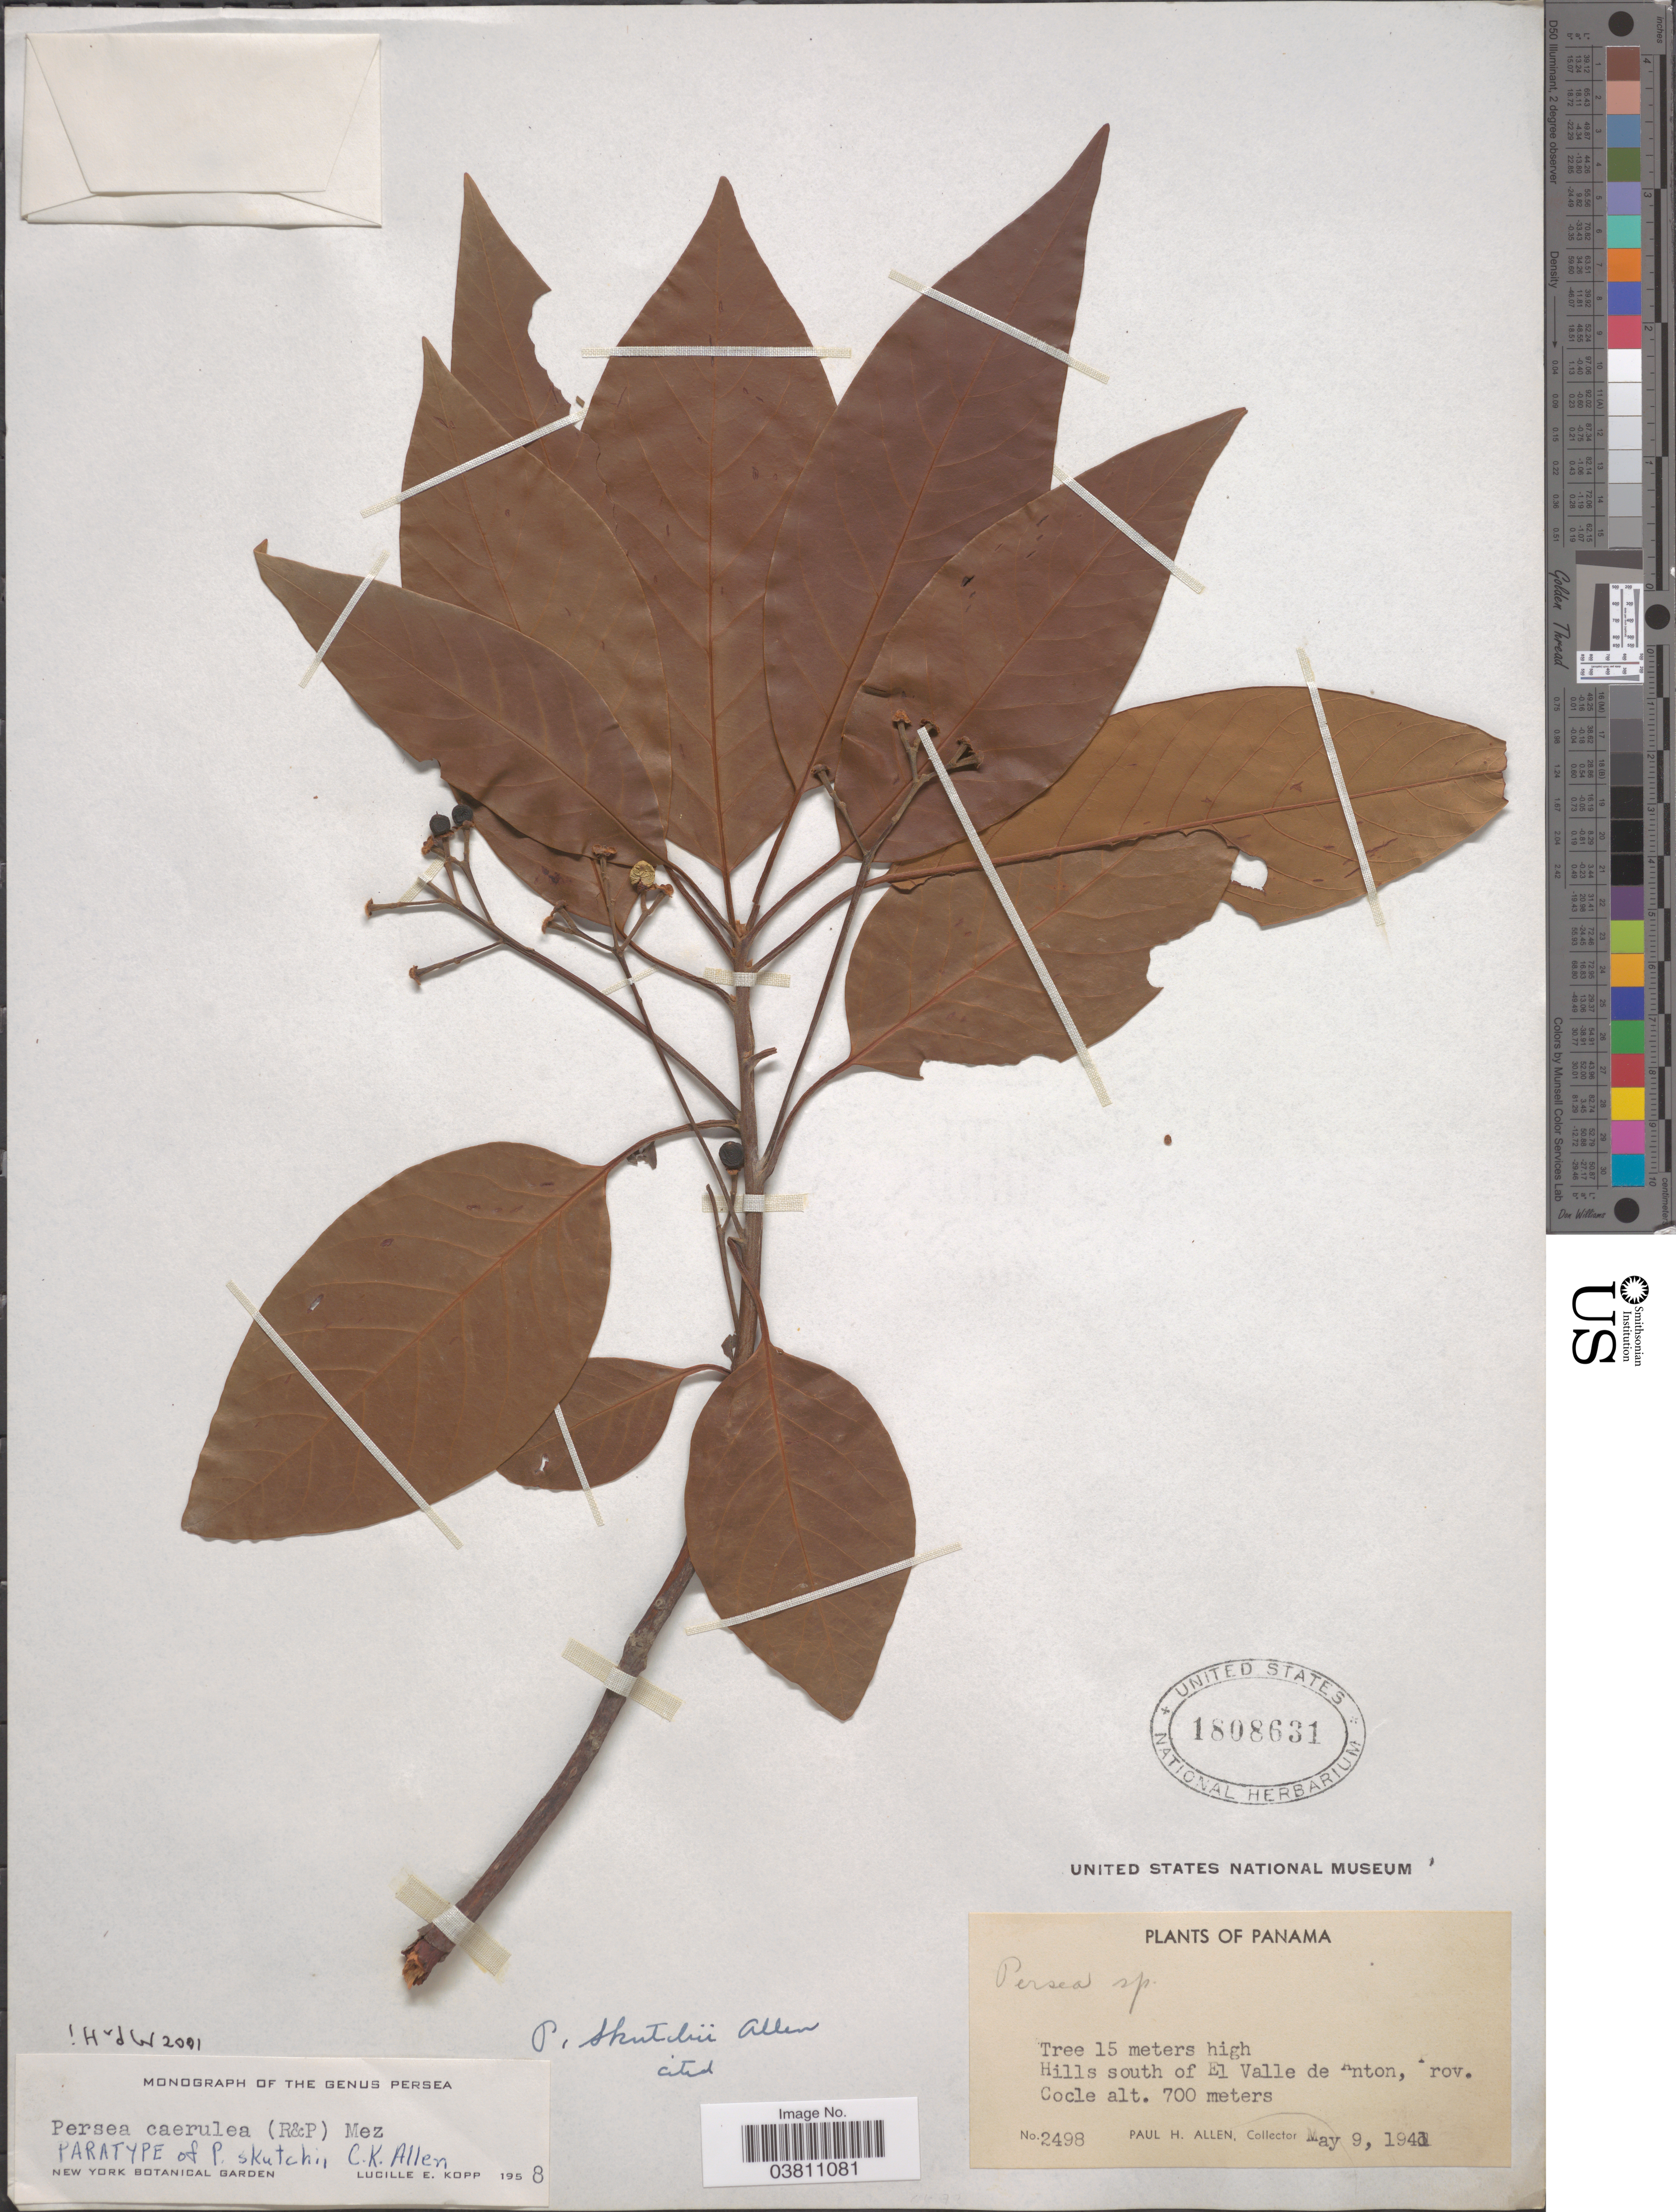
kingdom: Plantae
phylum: Tracheophyta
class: Magnoliopsida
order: Laurales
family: Lauraceae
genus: Persea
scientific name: Persea caerulea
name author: (Ruiz & Pav.) Mez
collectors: P. H. Allen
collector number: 2498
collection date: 1941-05-09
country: Panama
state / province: Cocle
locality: Hills south of El valle de Anton.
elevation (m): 700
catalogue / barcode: US 1808631